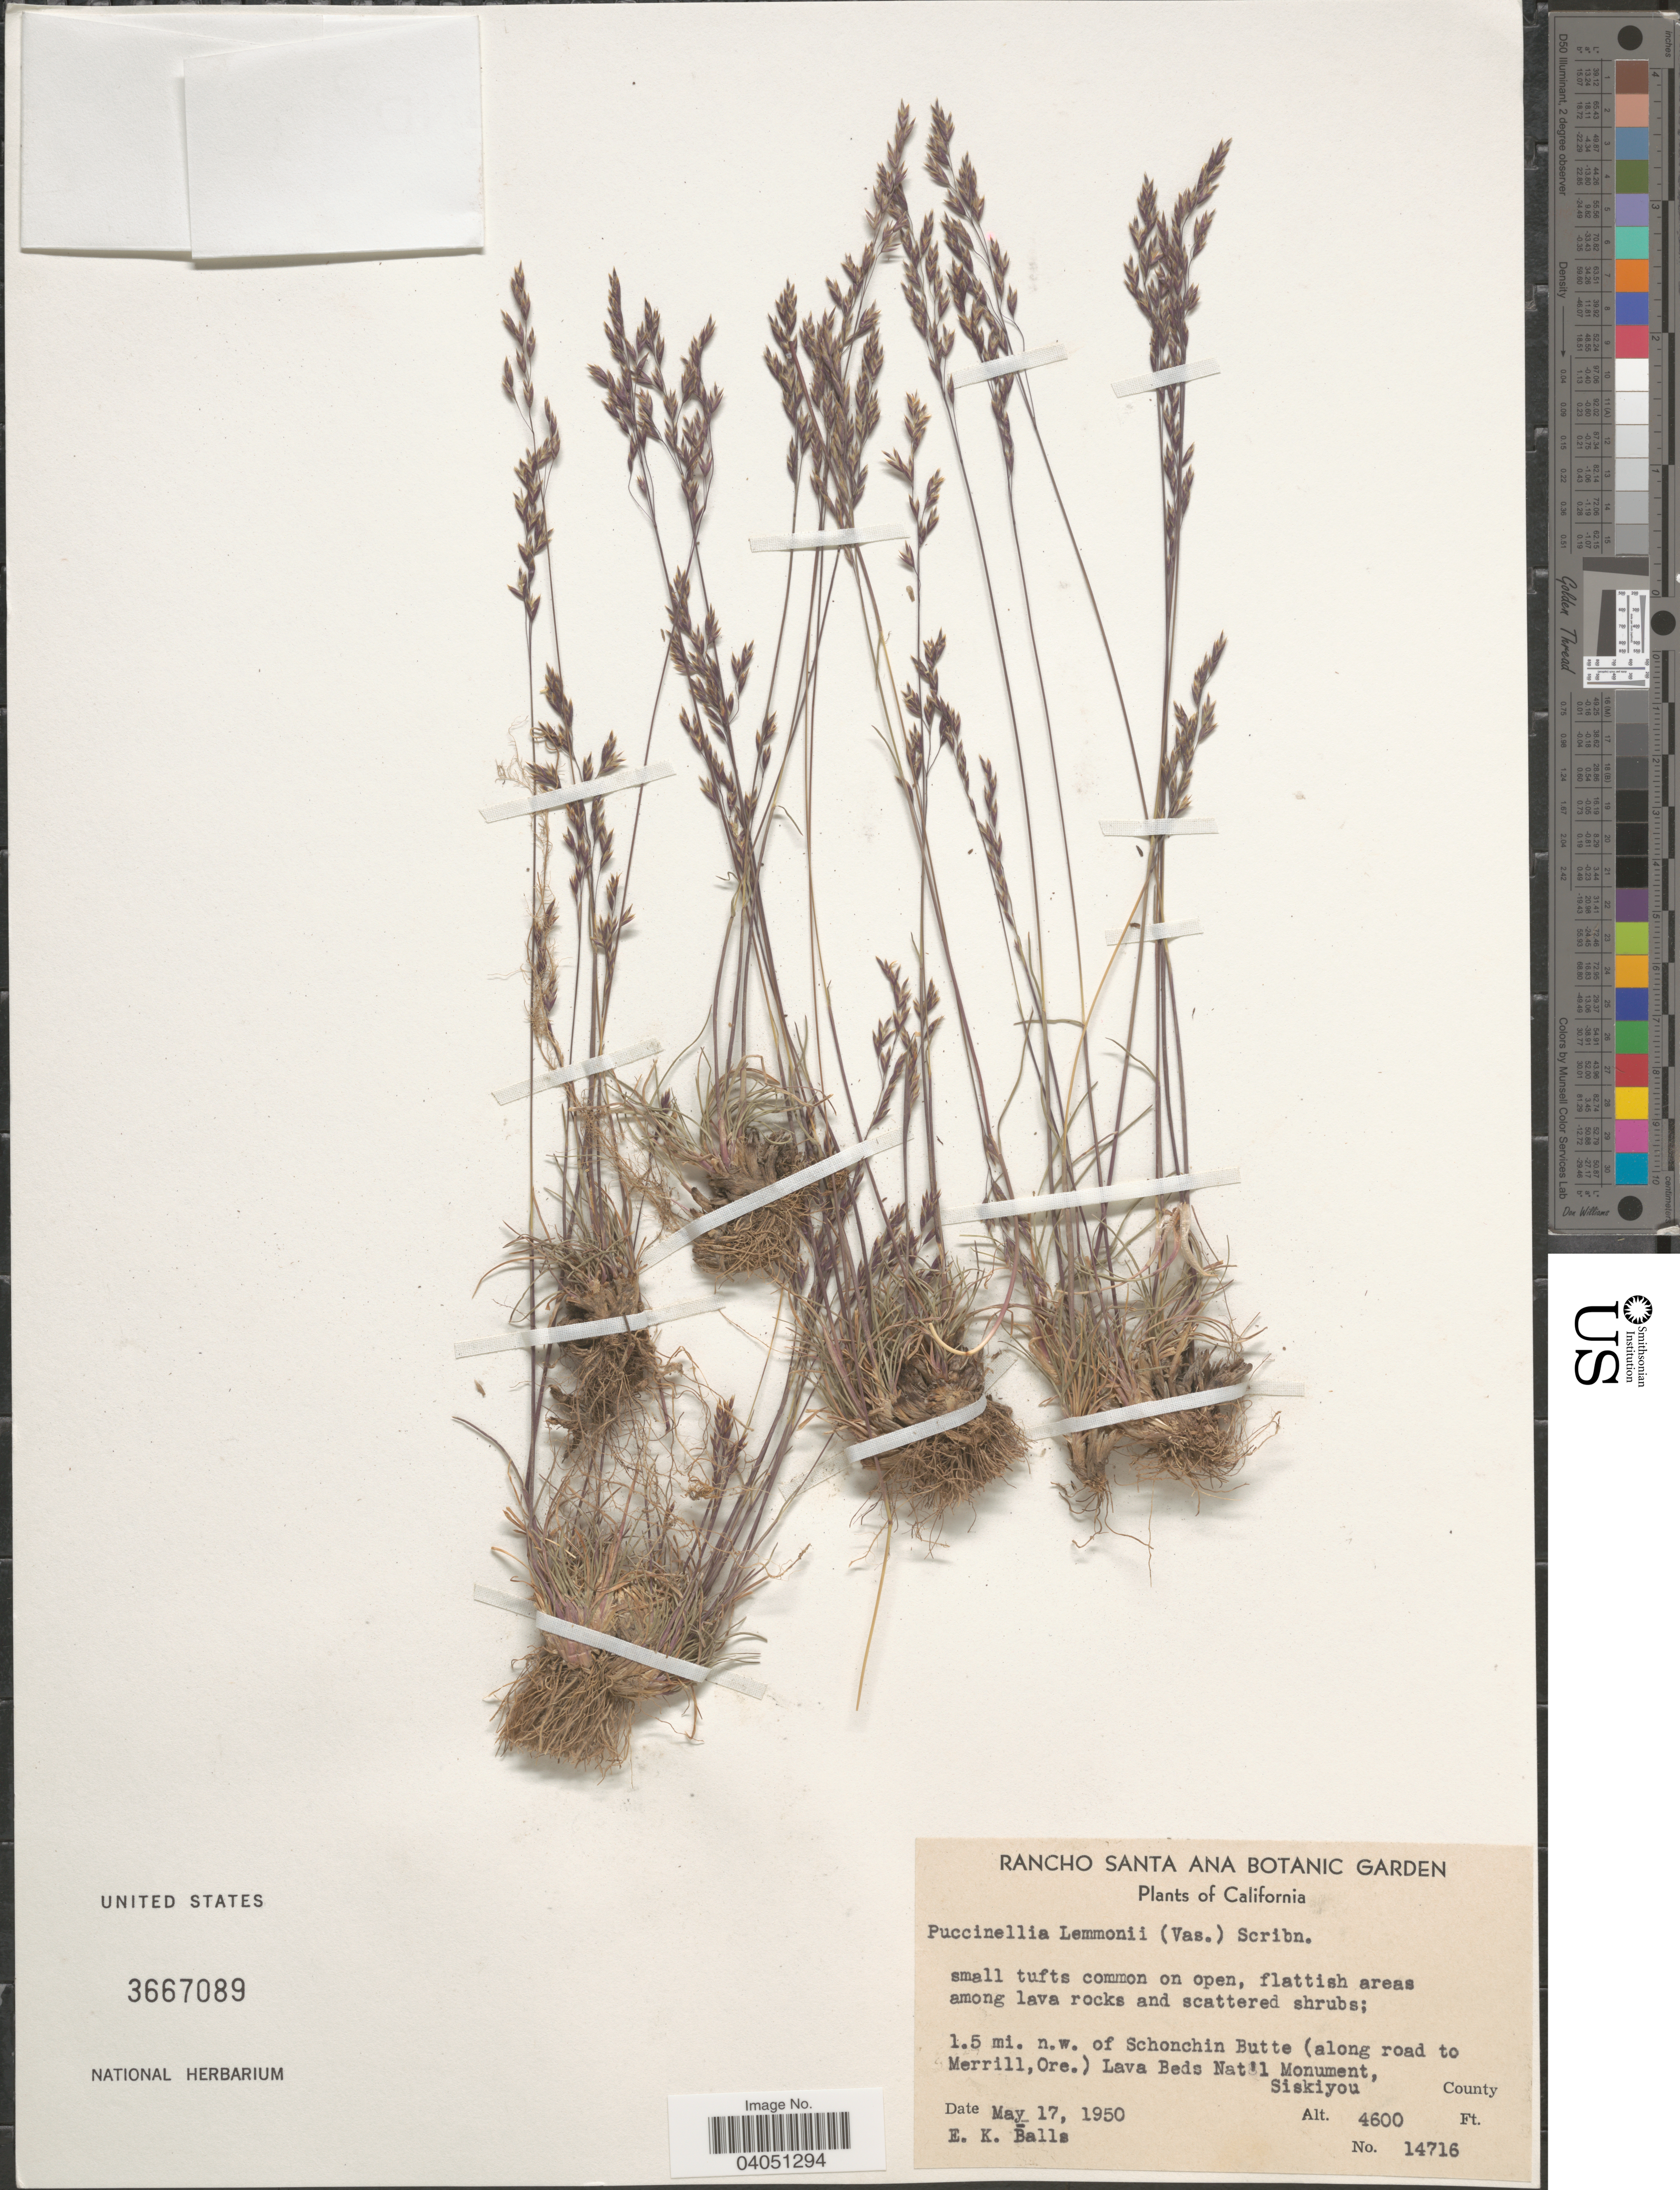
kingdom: Plantae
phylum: Tracheophyta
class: Liliopsida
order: Poales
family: Poaceae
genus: Puccinellia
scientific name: Puccinellia lemmonii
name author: (Vasey) Scribn.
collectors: E. K. Balls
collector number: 14716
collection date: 1950-05-17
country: United States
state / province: California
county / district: Siskiyou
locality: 1.5 mi. n.w. of Schonchin Butte (along road to Merrill, Ore.) Lava Beds Nat'l Monument, Siskiyou County.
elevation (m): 1402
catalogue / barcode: US 3667089